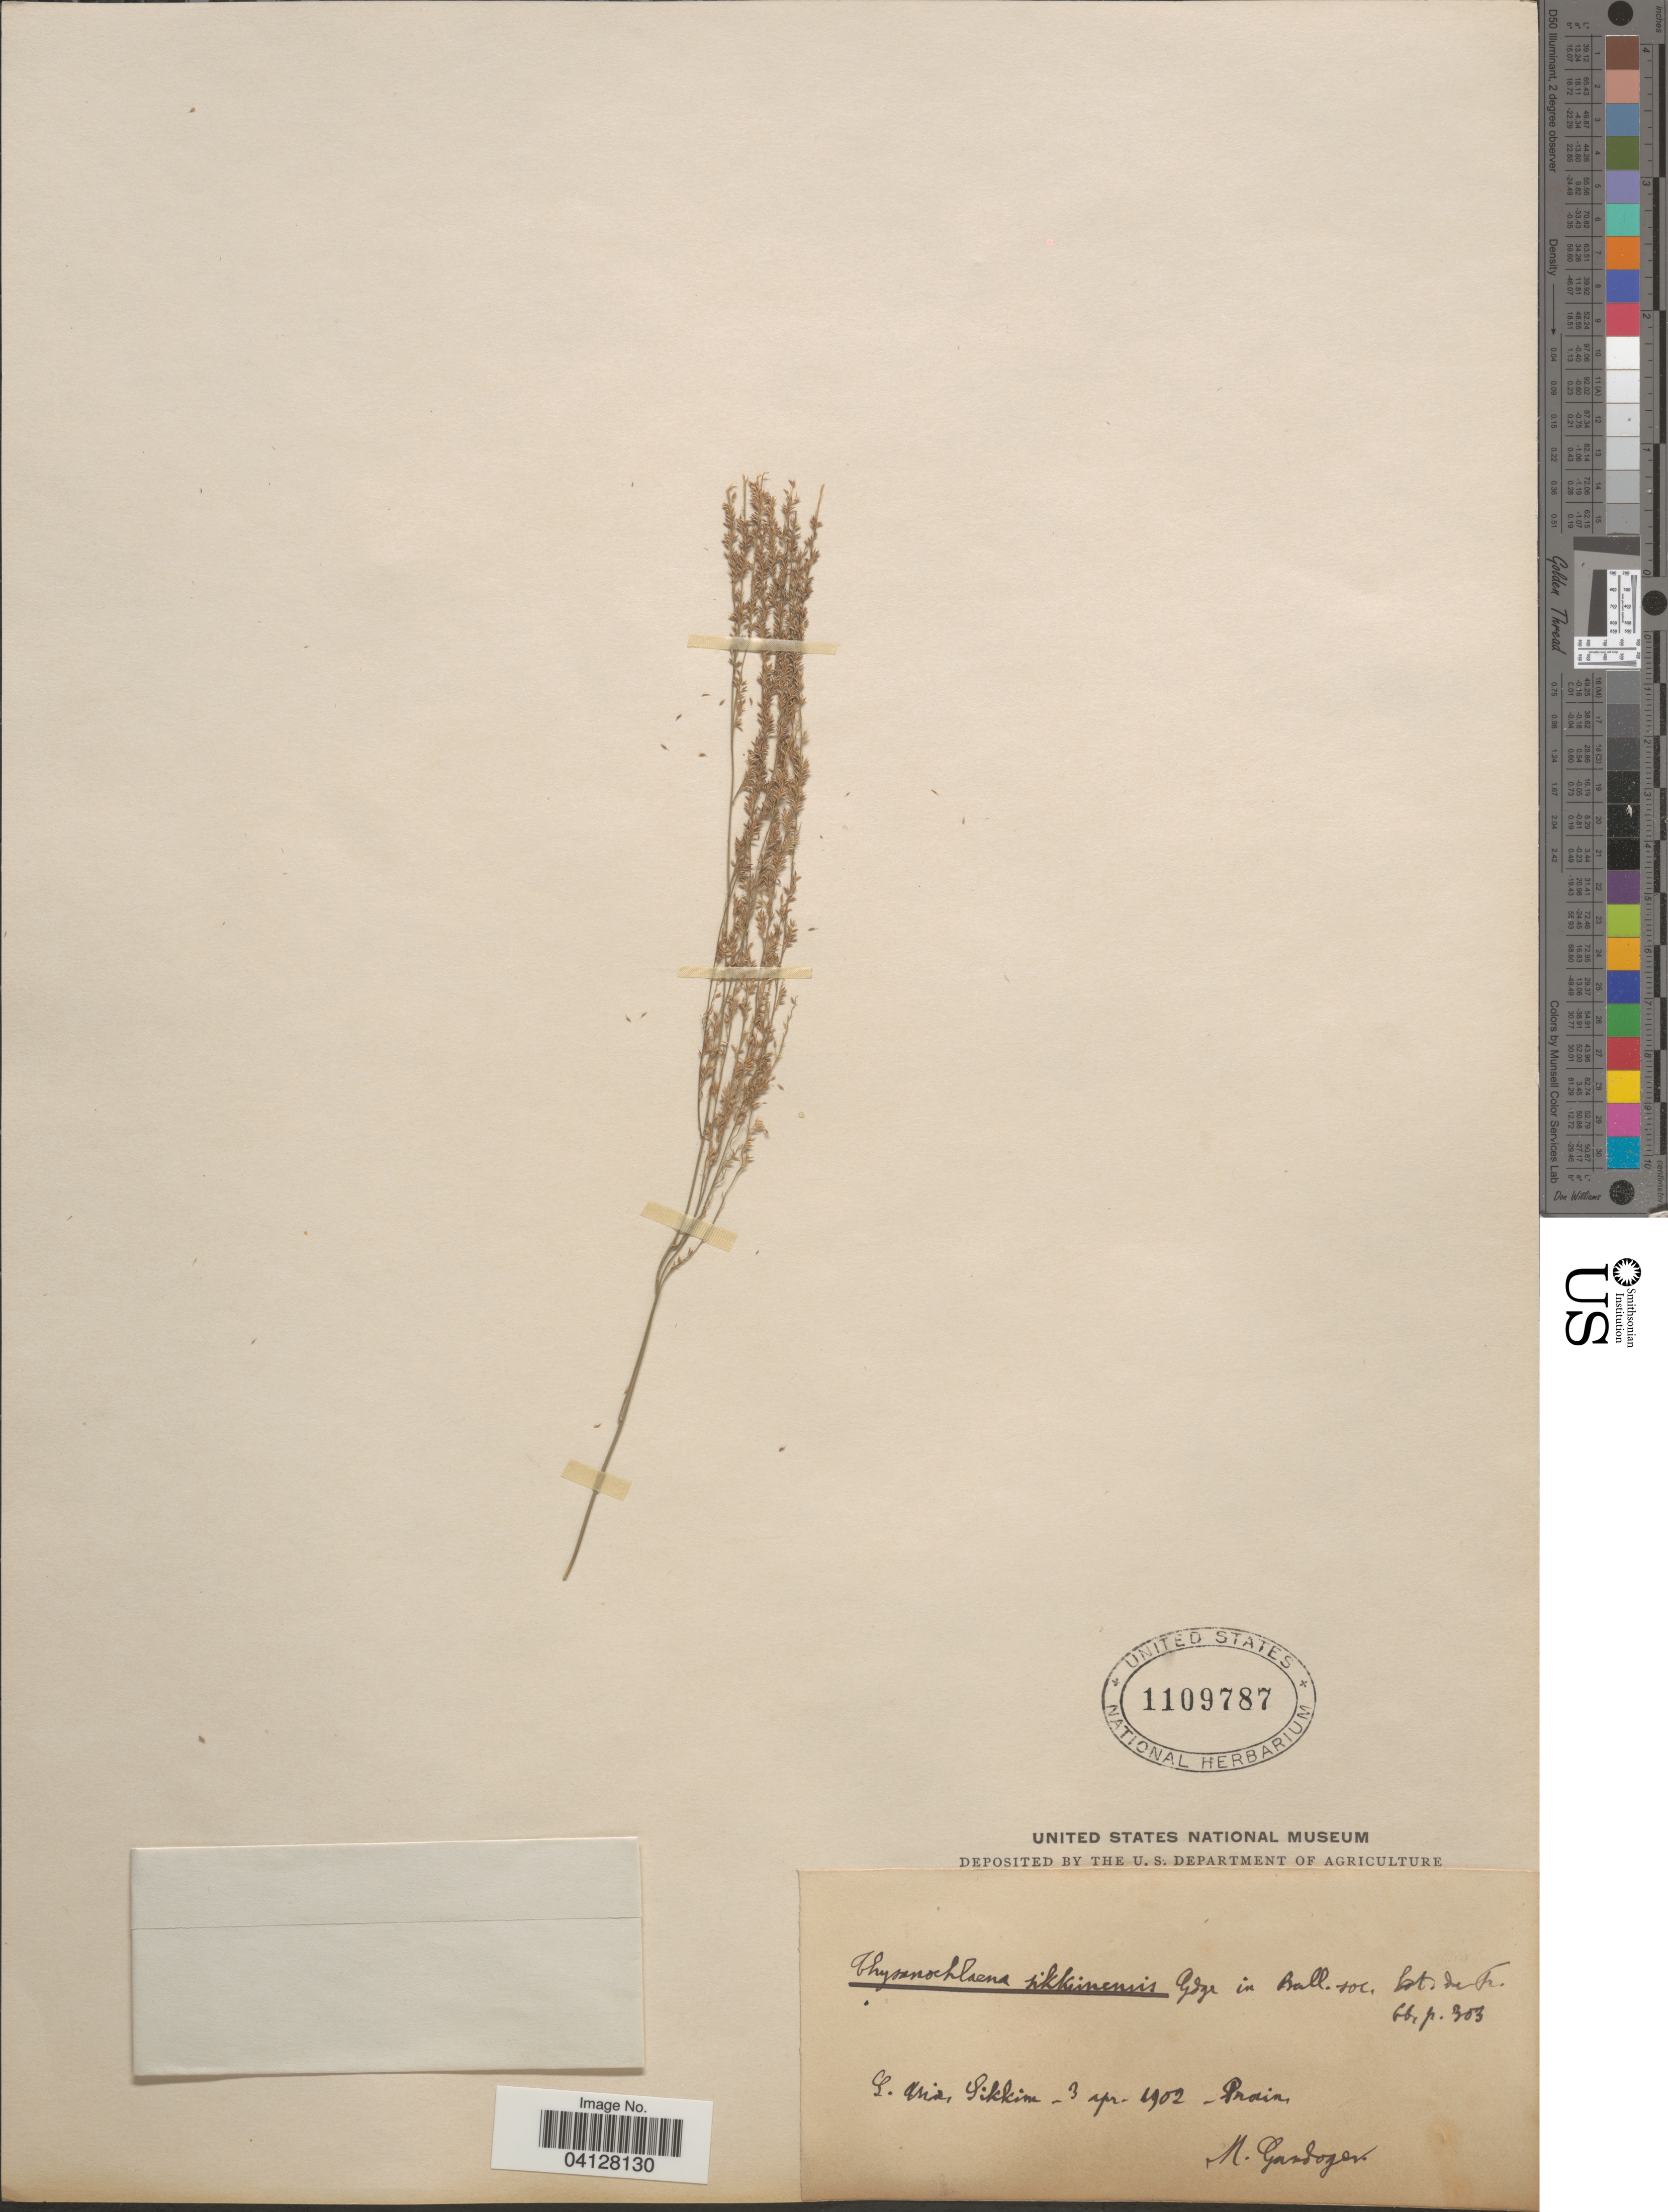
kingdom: Plantae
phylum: Tracheophyta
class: Liliopsida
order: Poales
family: Poaceae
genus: Thysanolaena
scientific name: Thysanolaena sikkimensis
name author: Gand.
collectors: -- Prain & M. Gandoger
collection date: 1902-04-03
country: India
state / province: Sikkim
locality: S. Asia.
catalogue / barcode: US 1109787